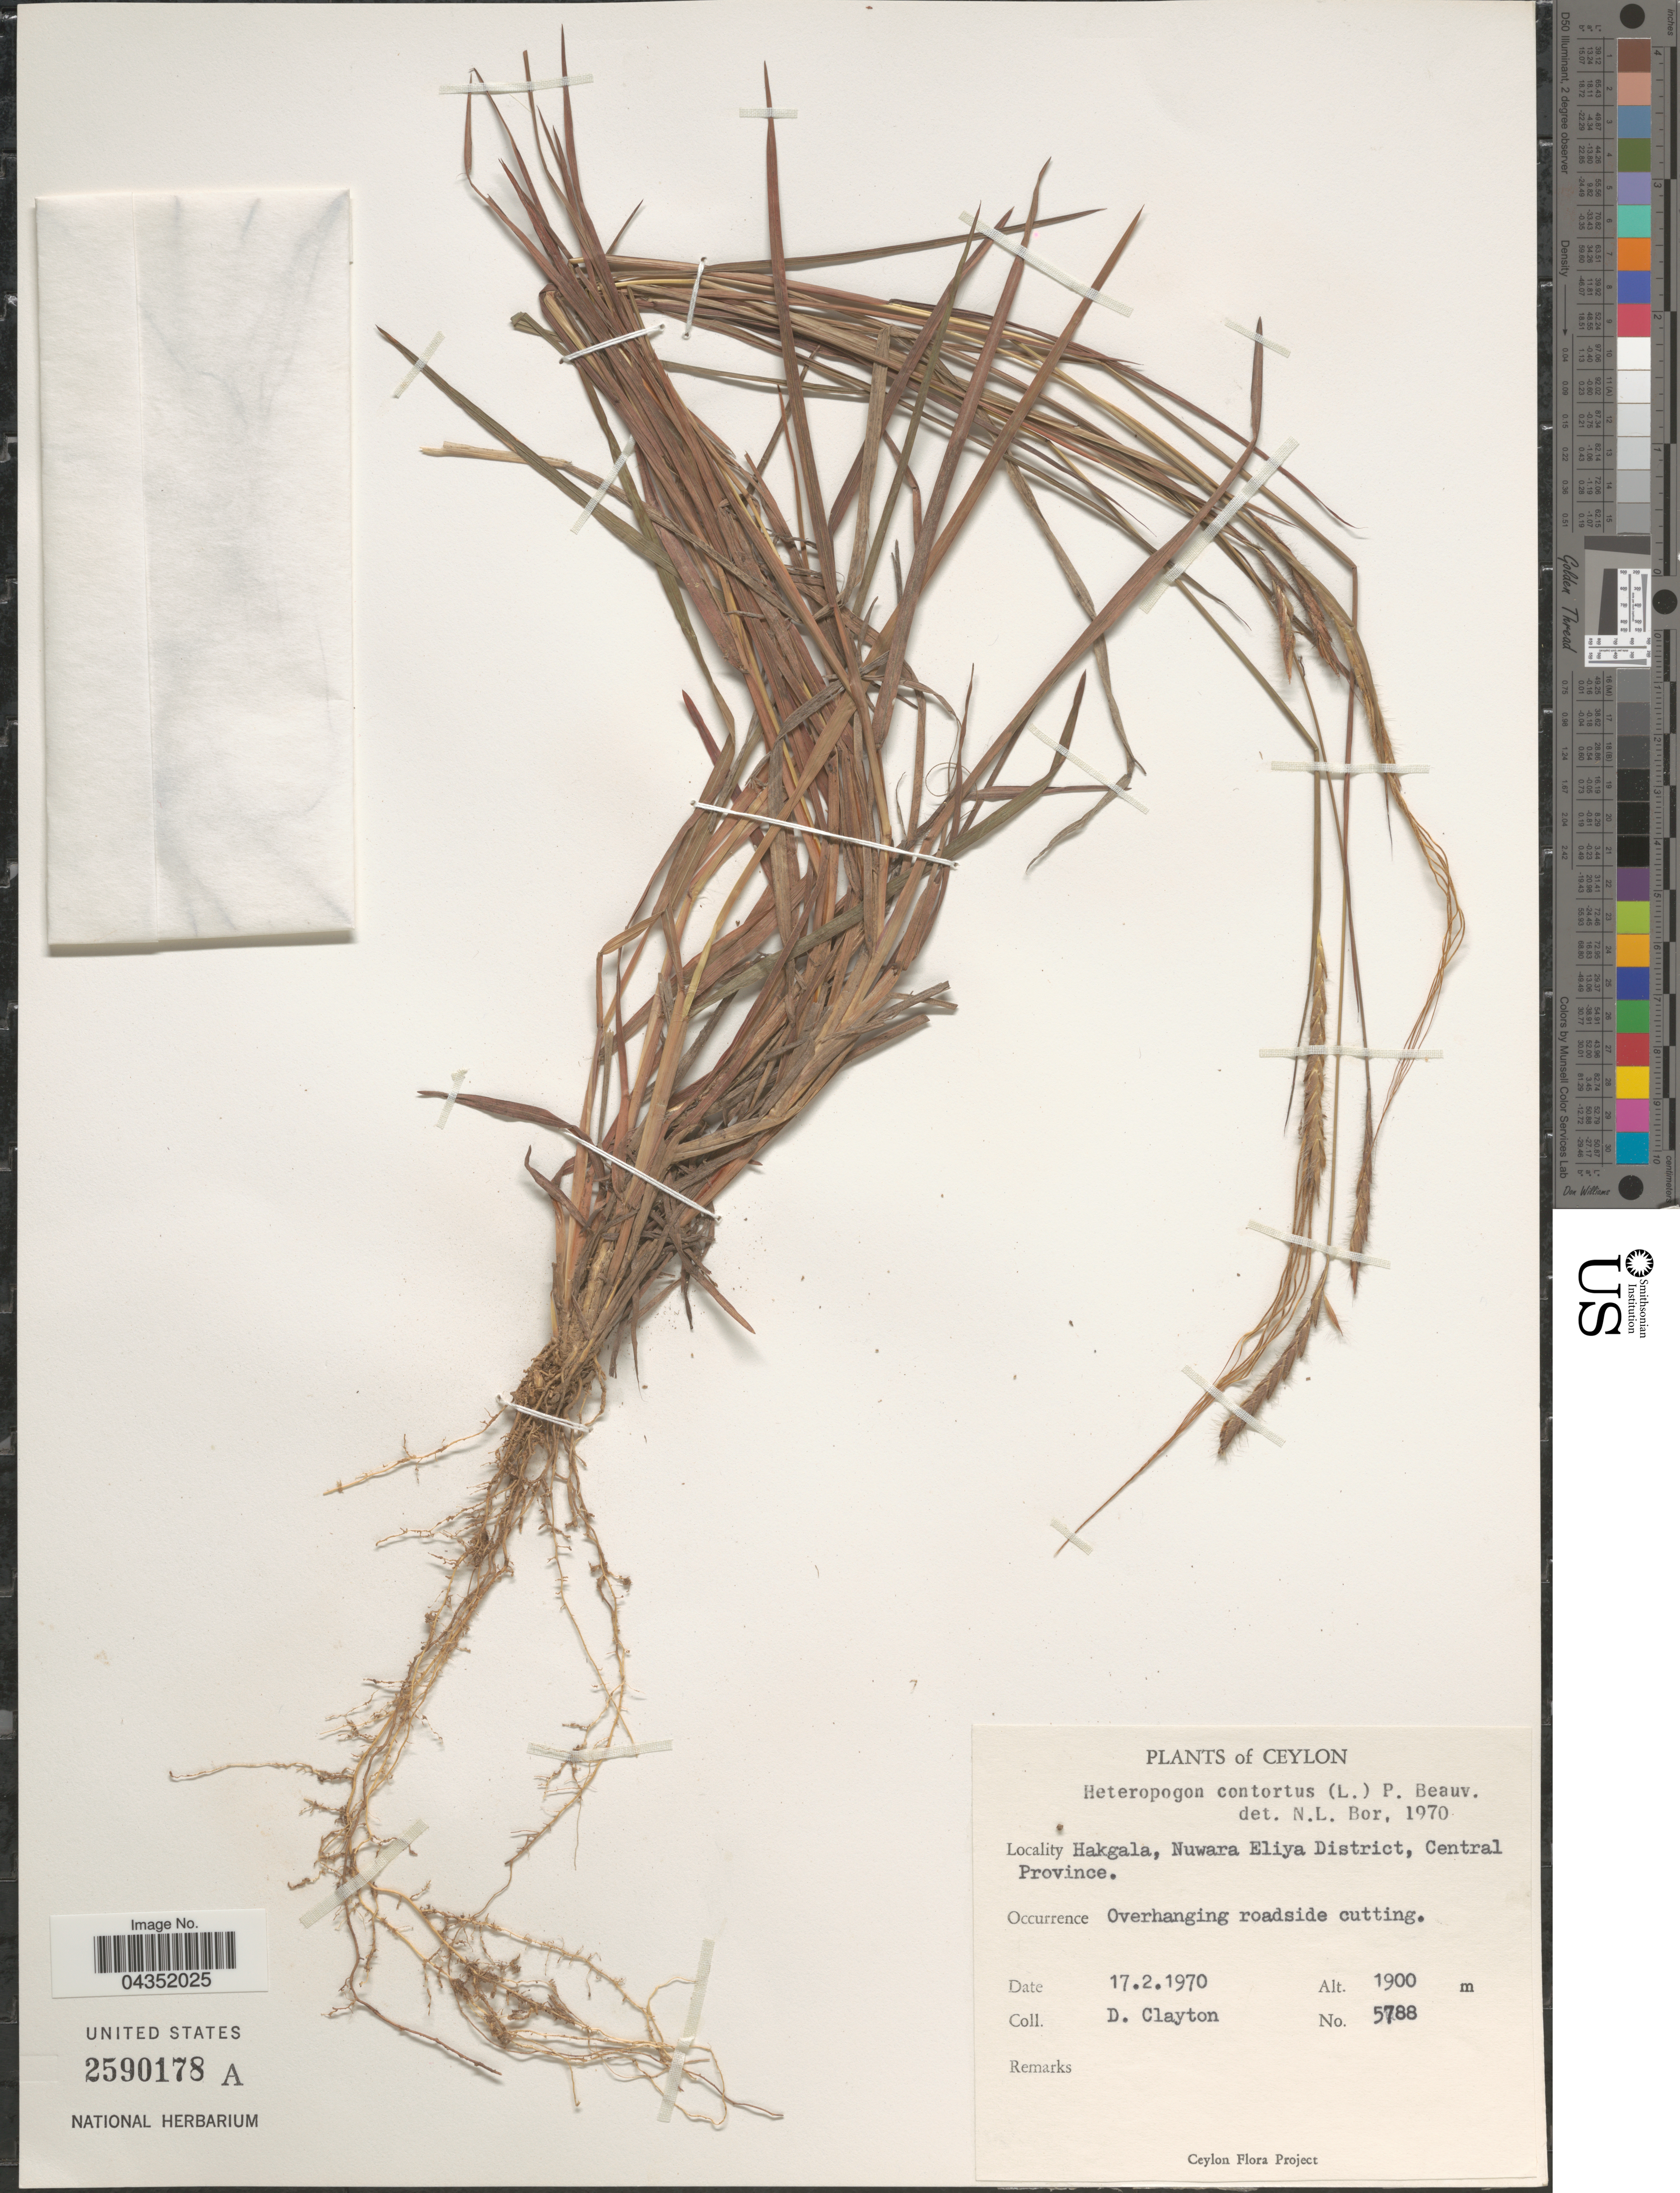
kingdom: Plantae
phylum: Tracheophyta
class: Liliopsida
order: Poales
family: Poaceae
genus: Heteropogon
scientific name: Heteropogon contortus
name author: (L.) P. Beauv. ex Roem. & Schult.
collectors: D. Clayton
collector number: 5788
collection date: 1970-02-17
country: Sri Lanka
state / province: Central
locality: Ceylon. Hakgala, Nuwara Eliya District.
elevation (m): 1900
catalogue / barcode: US 2590178A